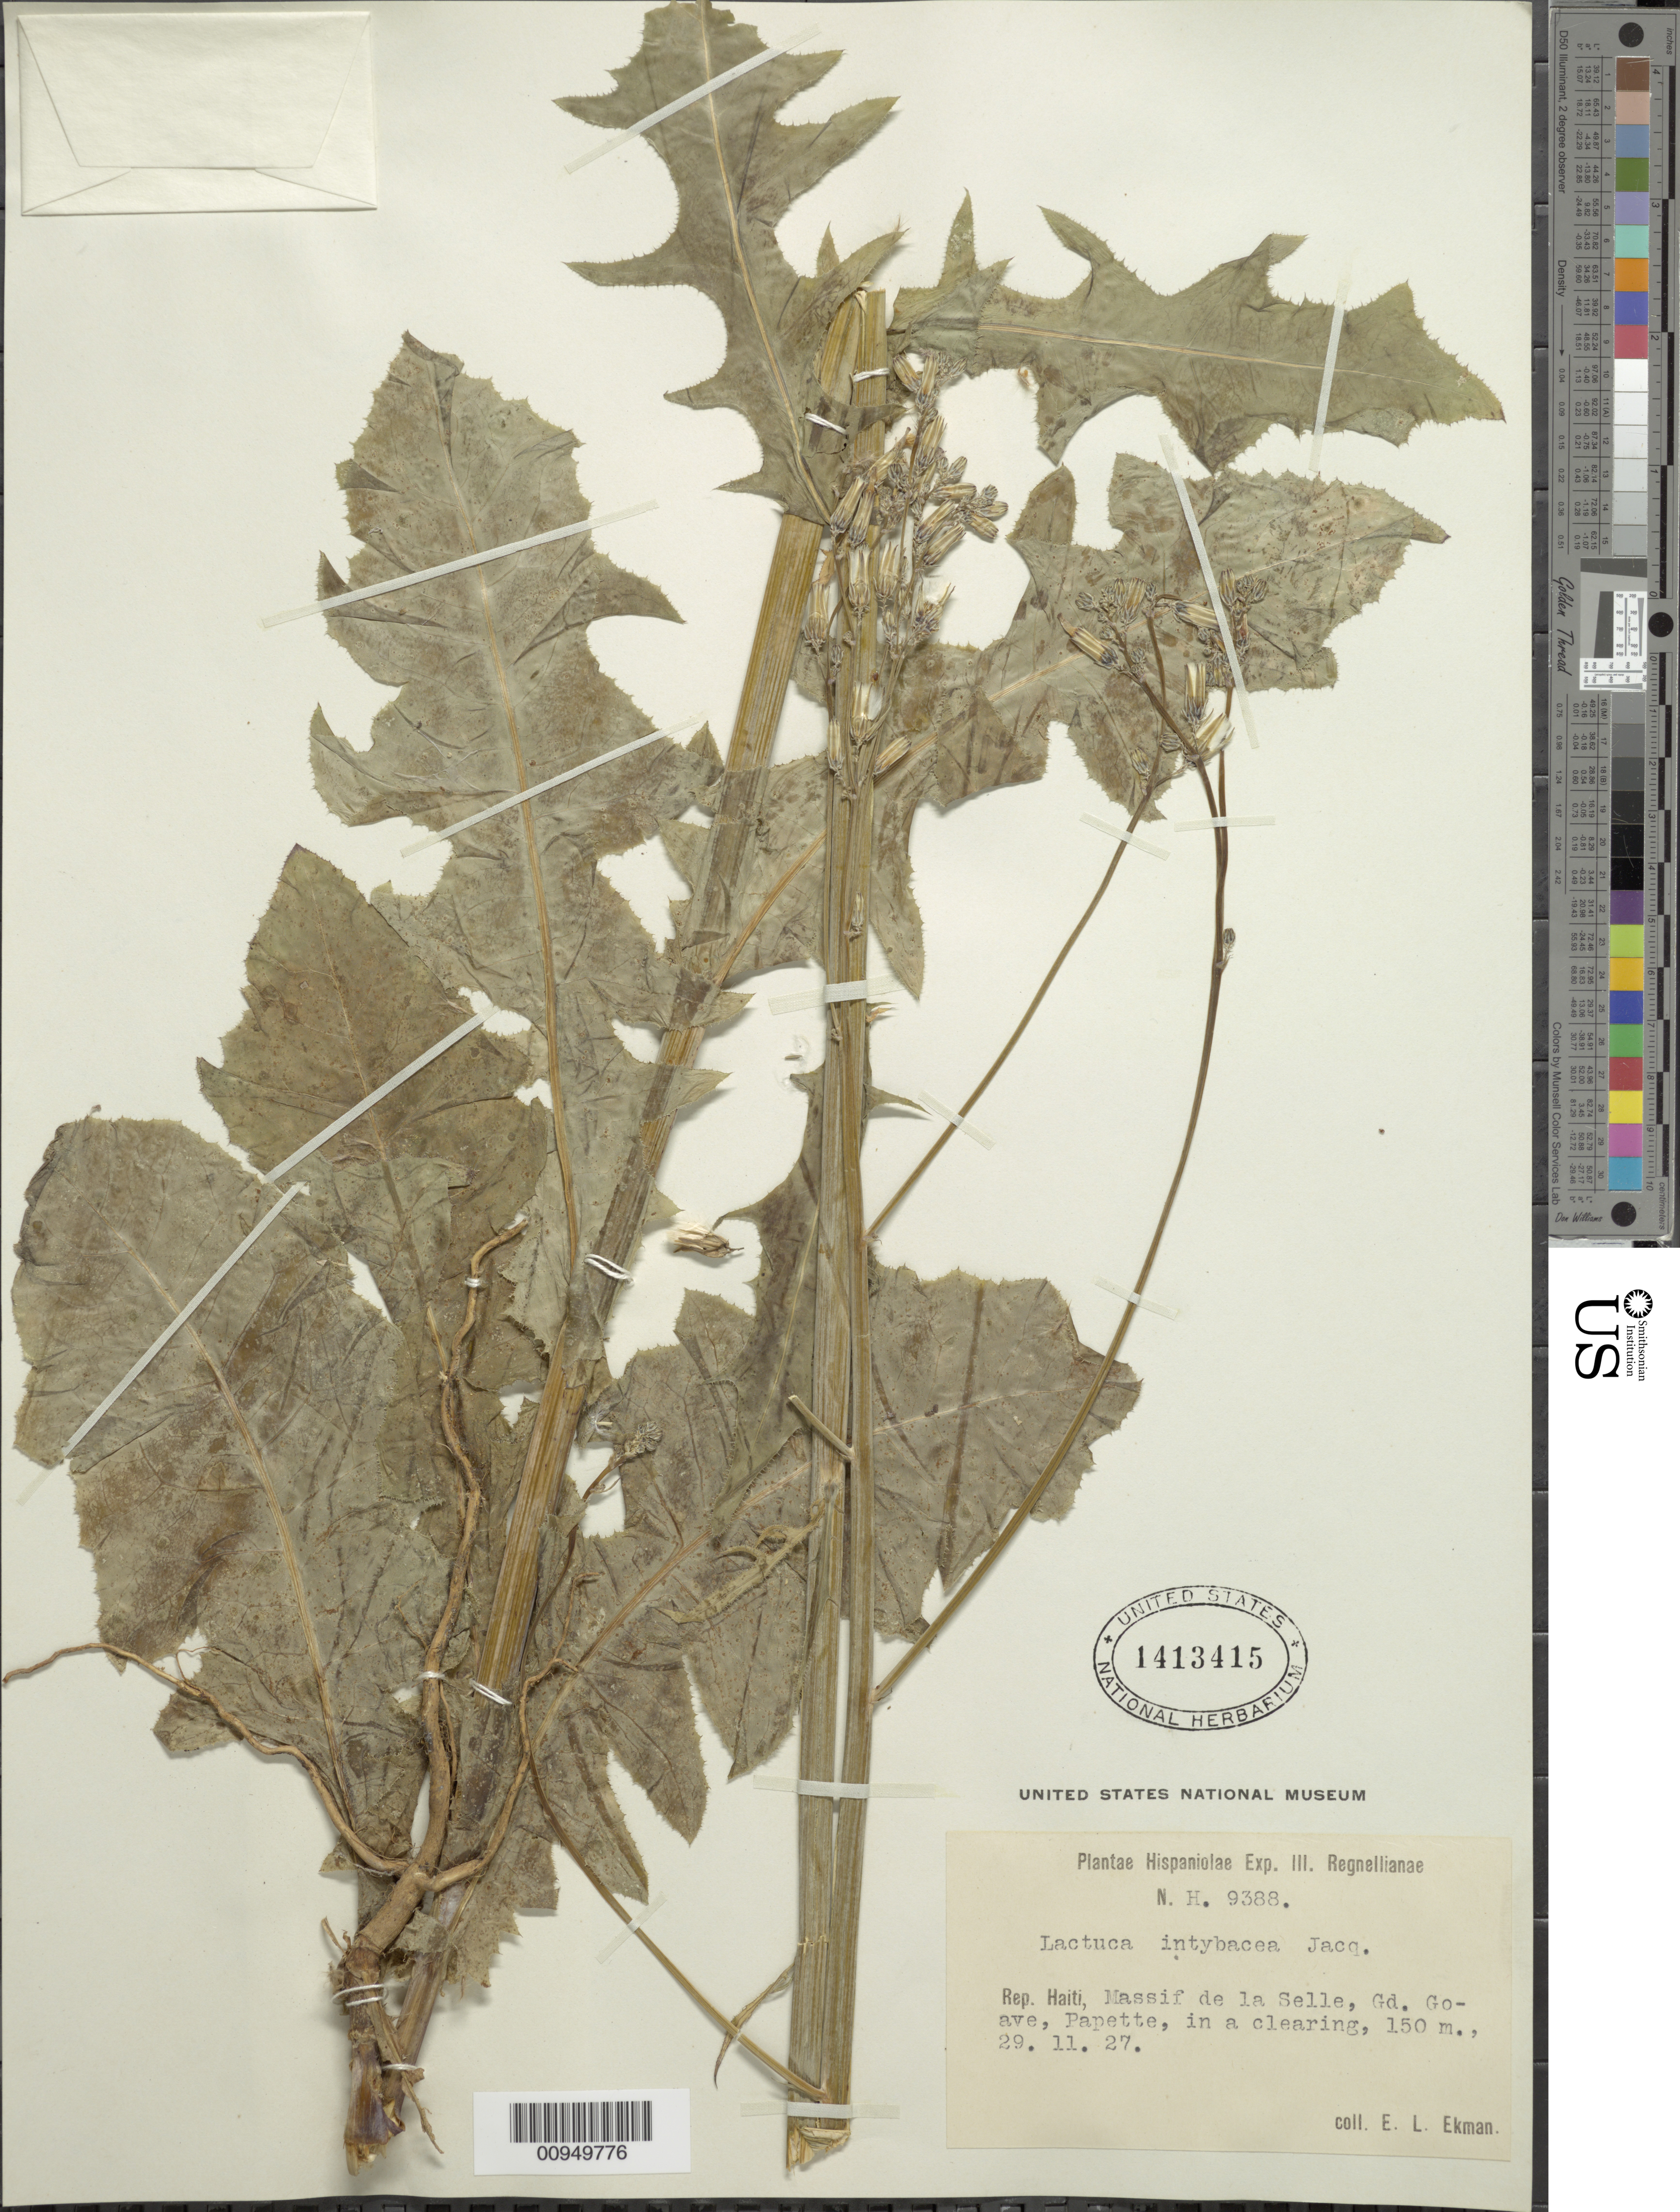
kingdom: Plantae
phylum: Tracheophyta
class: Magnoliopsida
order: Asterales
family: Asteraceae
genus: Launaea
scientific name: Launaea intybacea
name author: (Jacq.) Beauverd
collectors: E. L. Ekman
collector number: H 9388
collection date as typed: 29 Nov 1927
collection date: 1927-11-29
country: Haiti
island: Hispaniola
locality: Massif de la Selle, Gd. Gonave, Papette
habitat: In a clearing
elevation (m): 150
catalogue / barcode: US 1413415